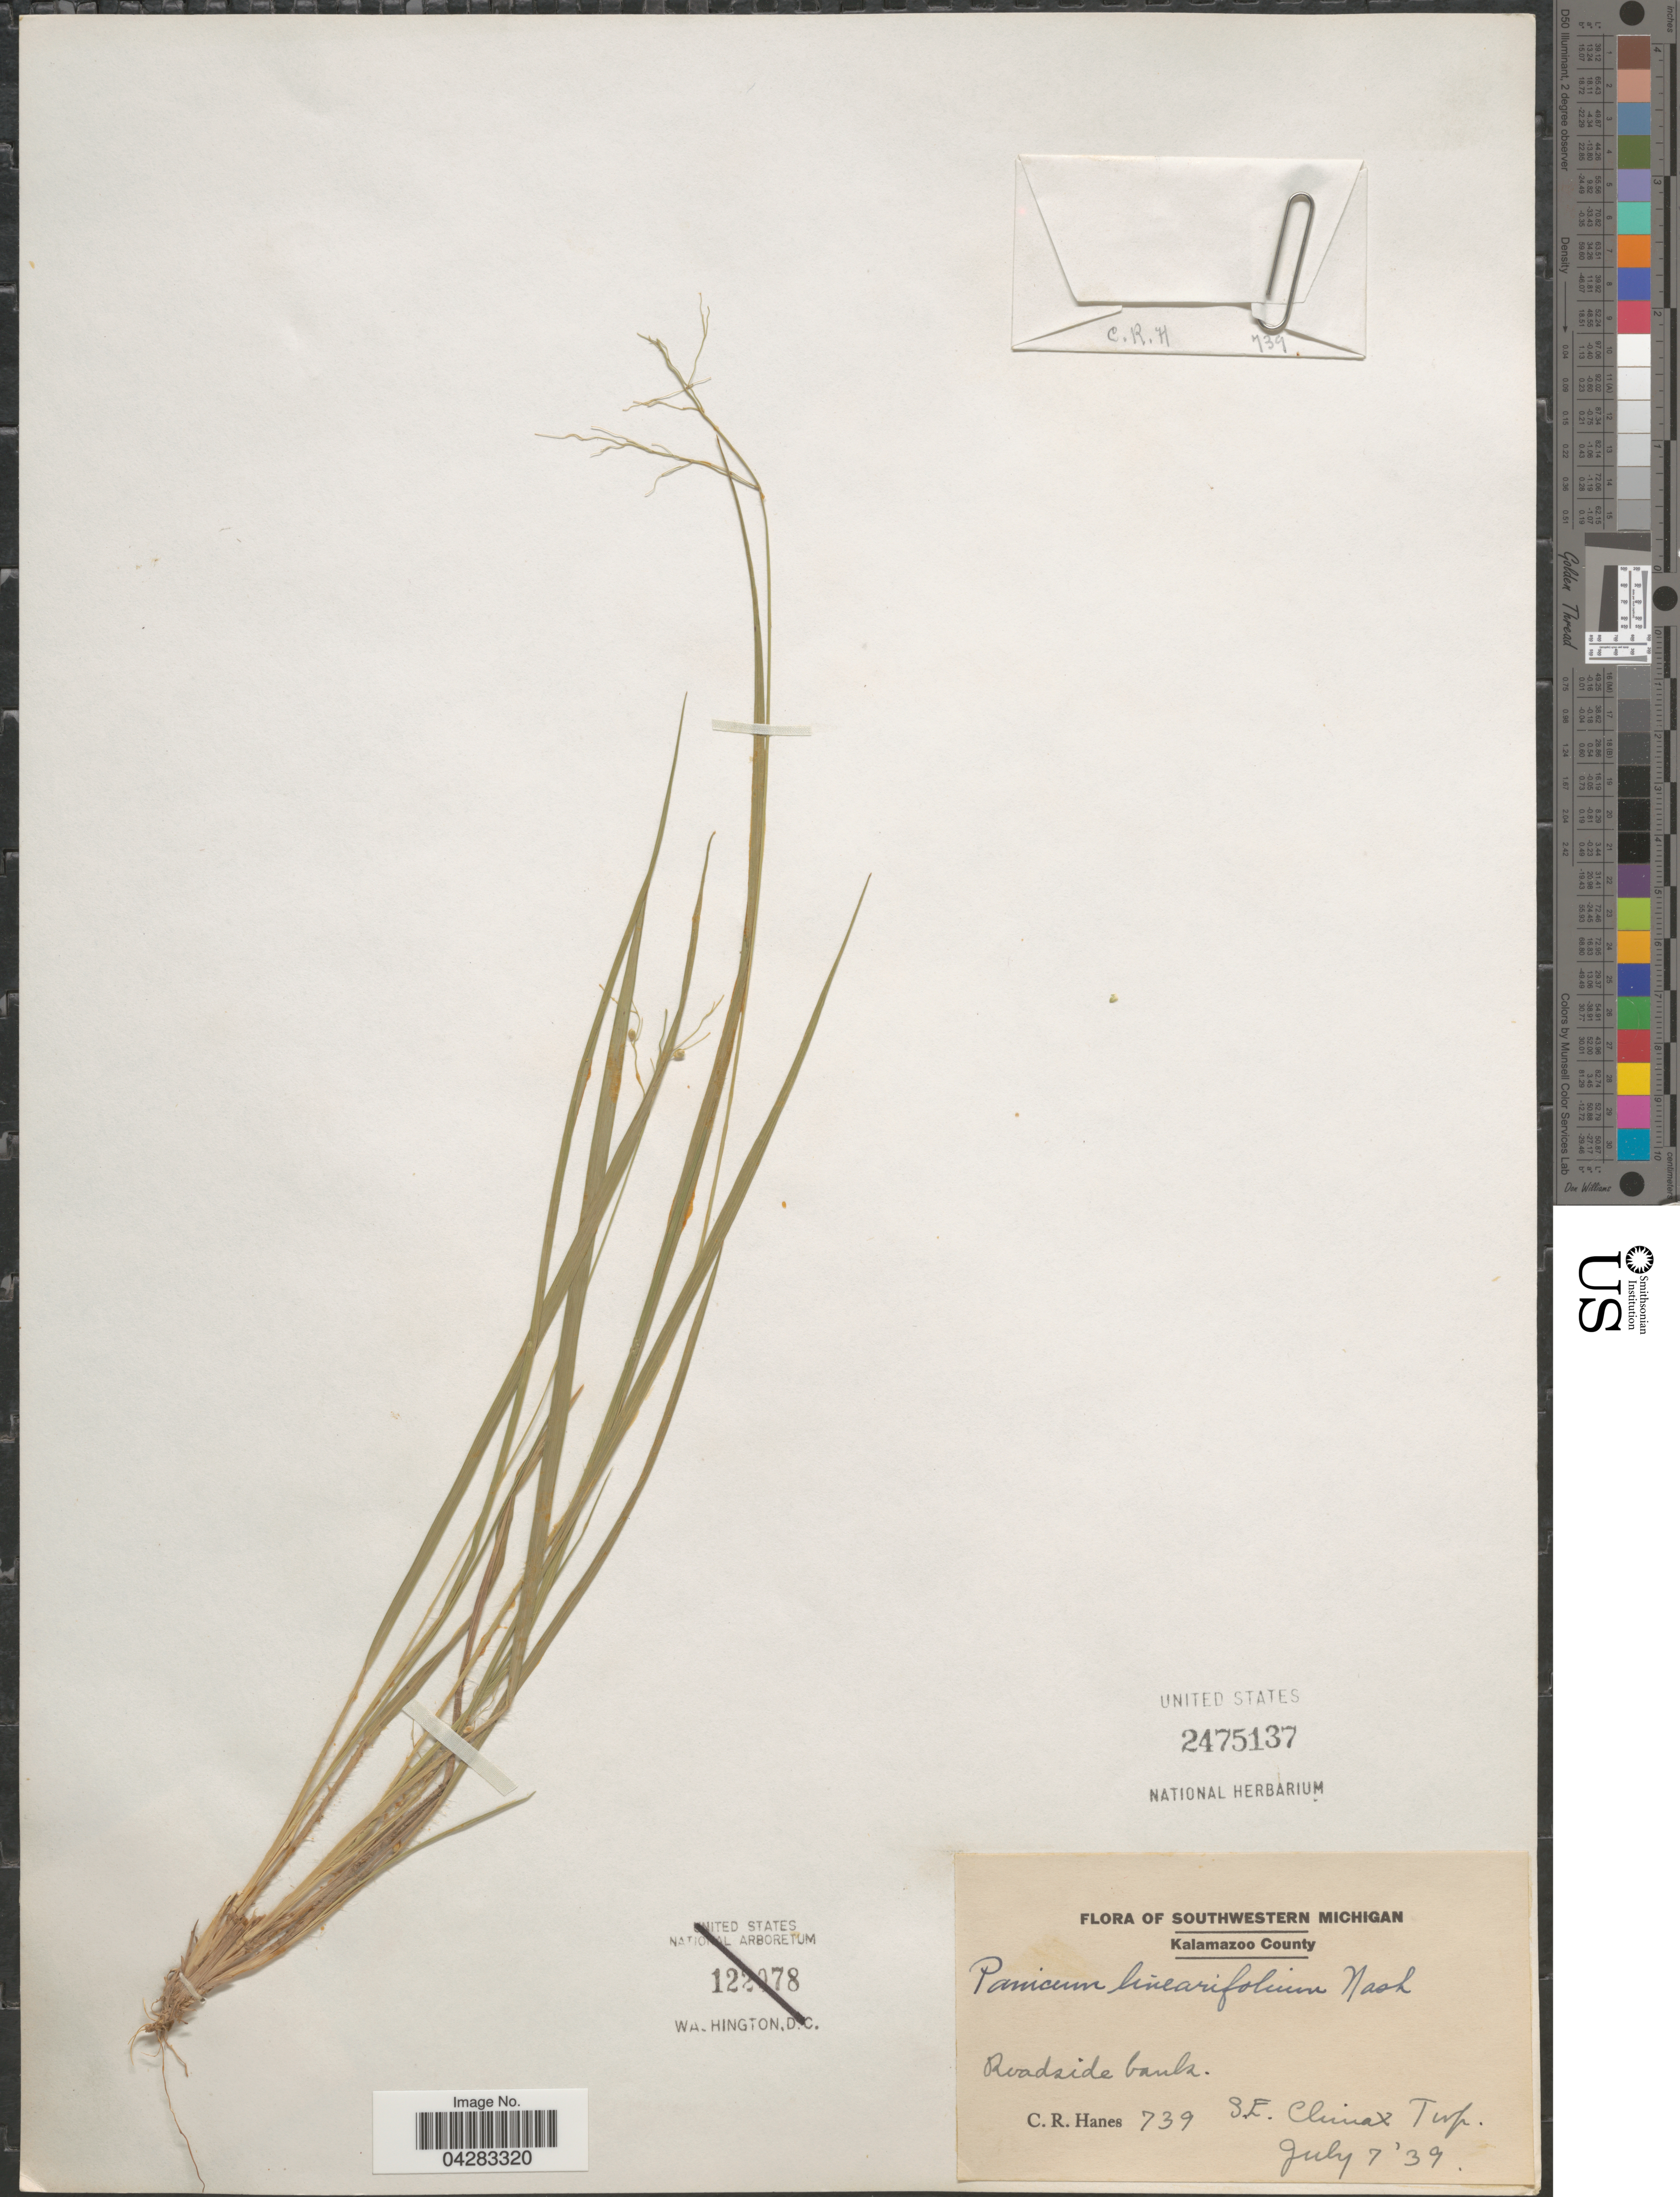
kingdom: Plantae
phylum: Tracheophyta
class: Liliopsida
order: Poales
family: Poaceae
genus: Dichanthelium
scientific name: Dichanthelium linearifolium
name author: (Scribn.) Gould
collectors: C. Hanes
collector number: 739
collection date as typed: Transcribed d/m/y: 7/7/39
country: United States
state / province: Michigan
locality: Southwestern Michigan. Kalamazoo County. Roadside banks. S.E. Climax Twp.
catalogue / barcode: US 2475137